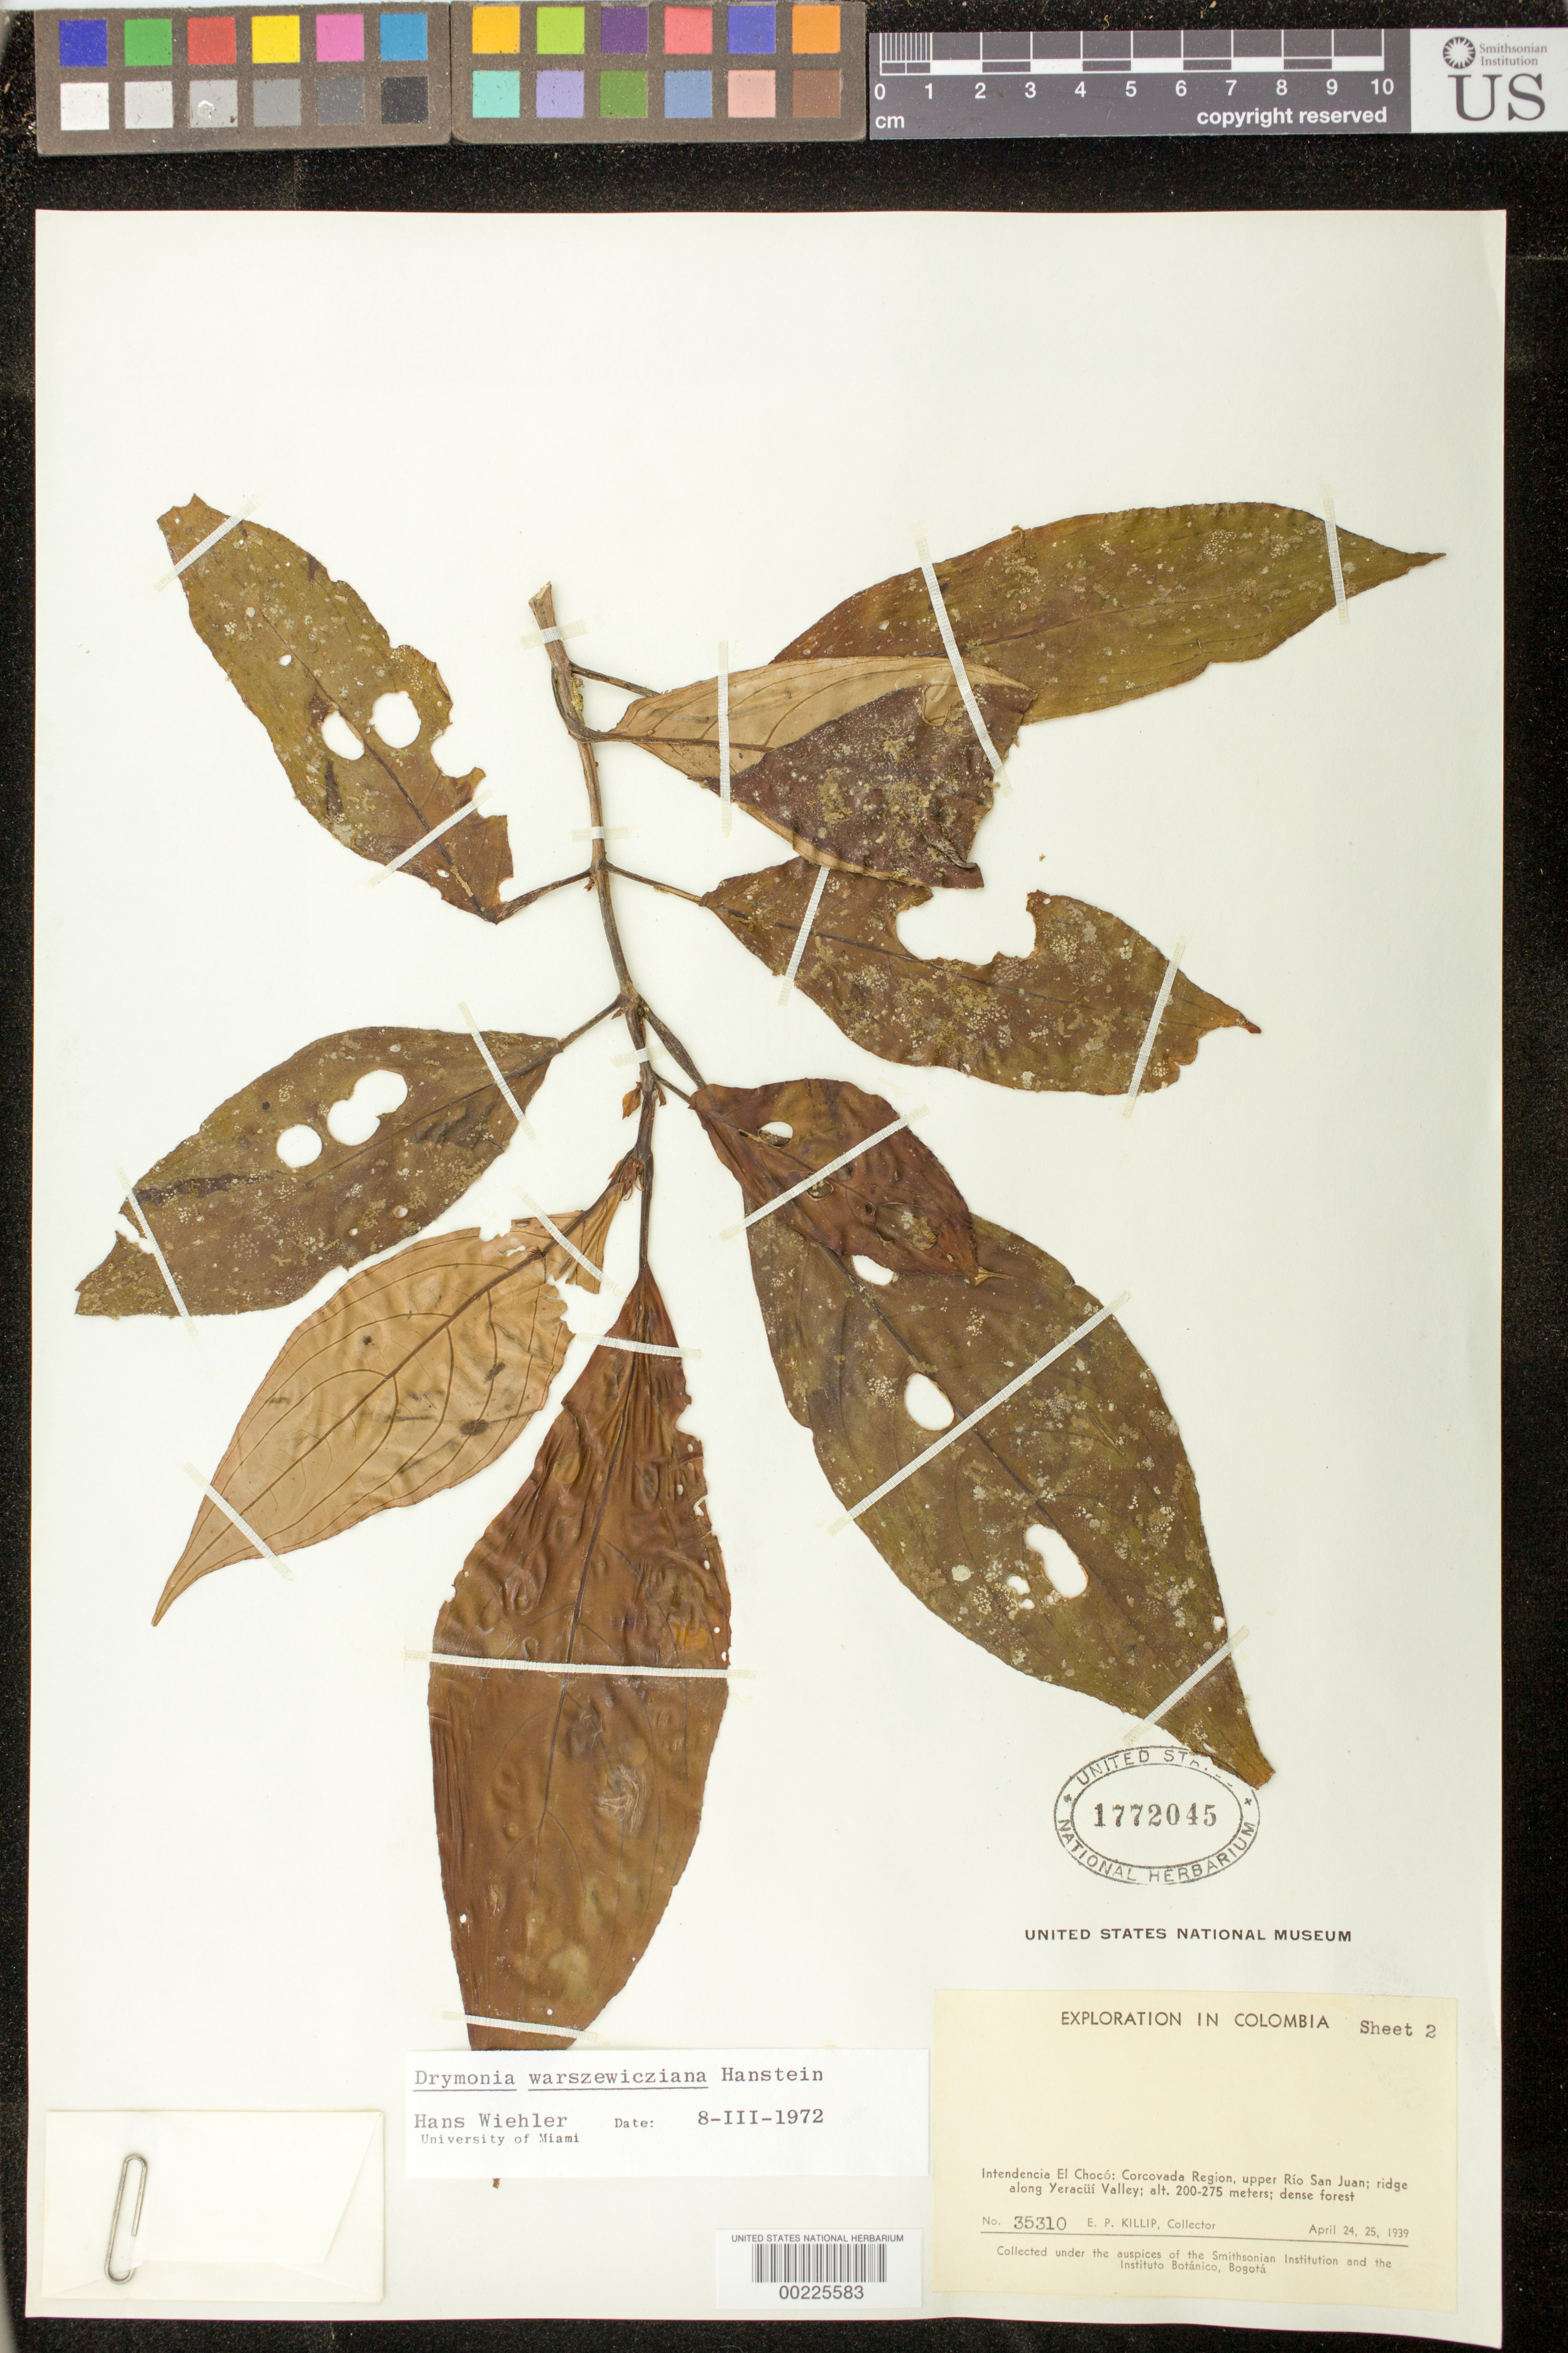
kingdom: Plantae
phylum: Tracheophyta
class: Magnoliopsida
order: Lamiales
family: Gesneriaceae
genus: Drymonia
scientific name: Drymonia warszewicziana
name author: Hanst.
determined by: Skog, Laurence E.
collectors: E. P. Killip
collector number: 35310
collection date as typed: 24-25 Apr 1939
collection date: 1939-04-24/1939-04-25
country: Colombia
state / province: Chocó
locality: Corcovada Region, upper Río San Juan; ridge along Yeracüí Valley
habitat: Dense forest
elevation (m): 200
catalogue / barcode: US 1772045